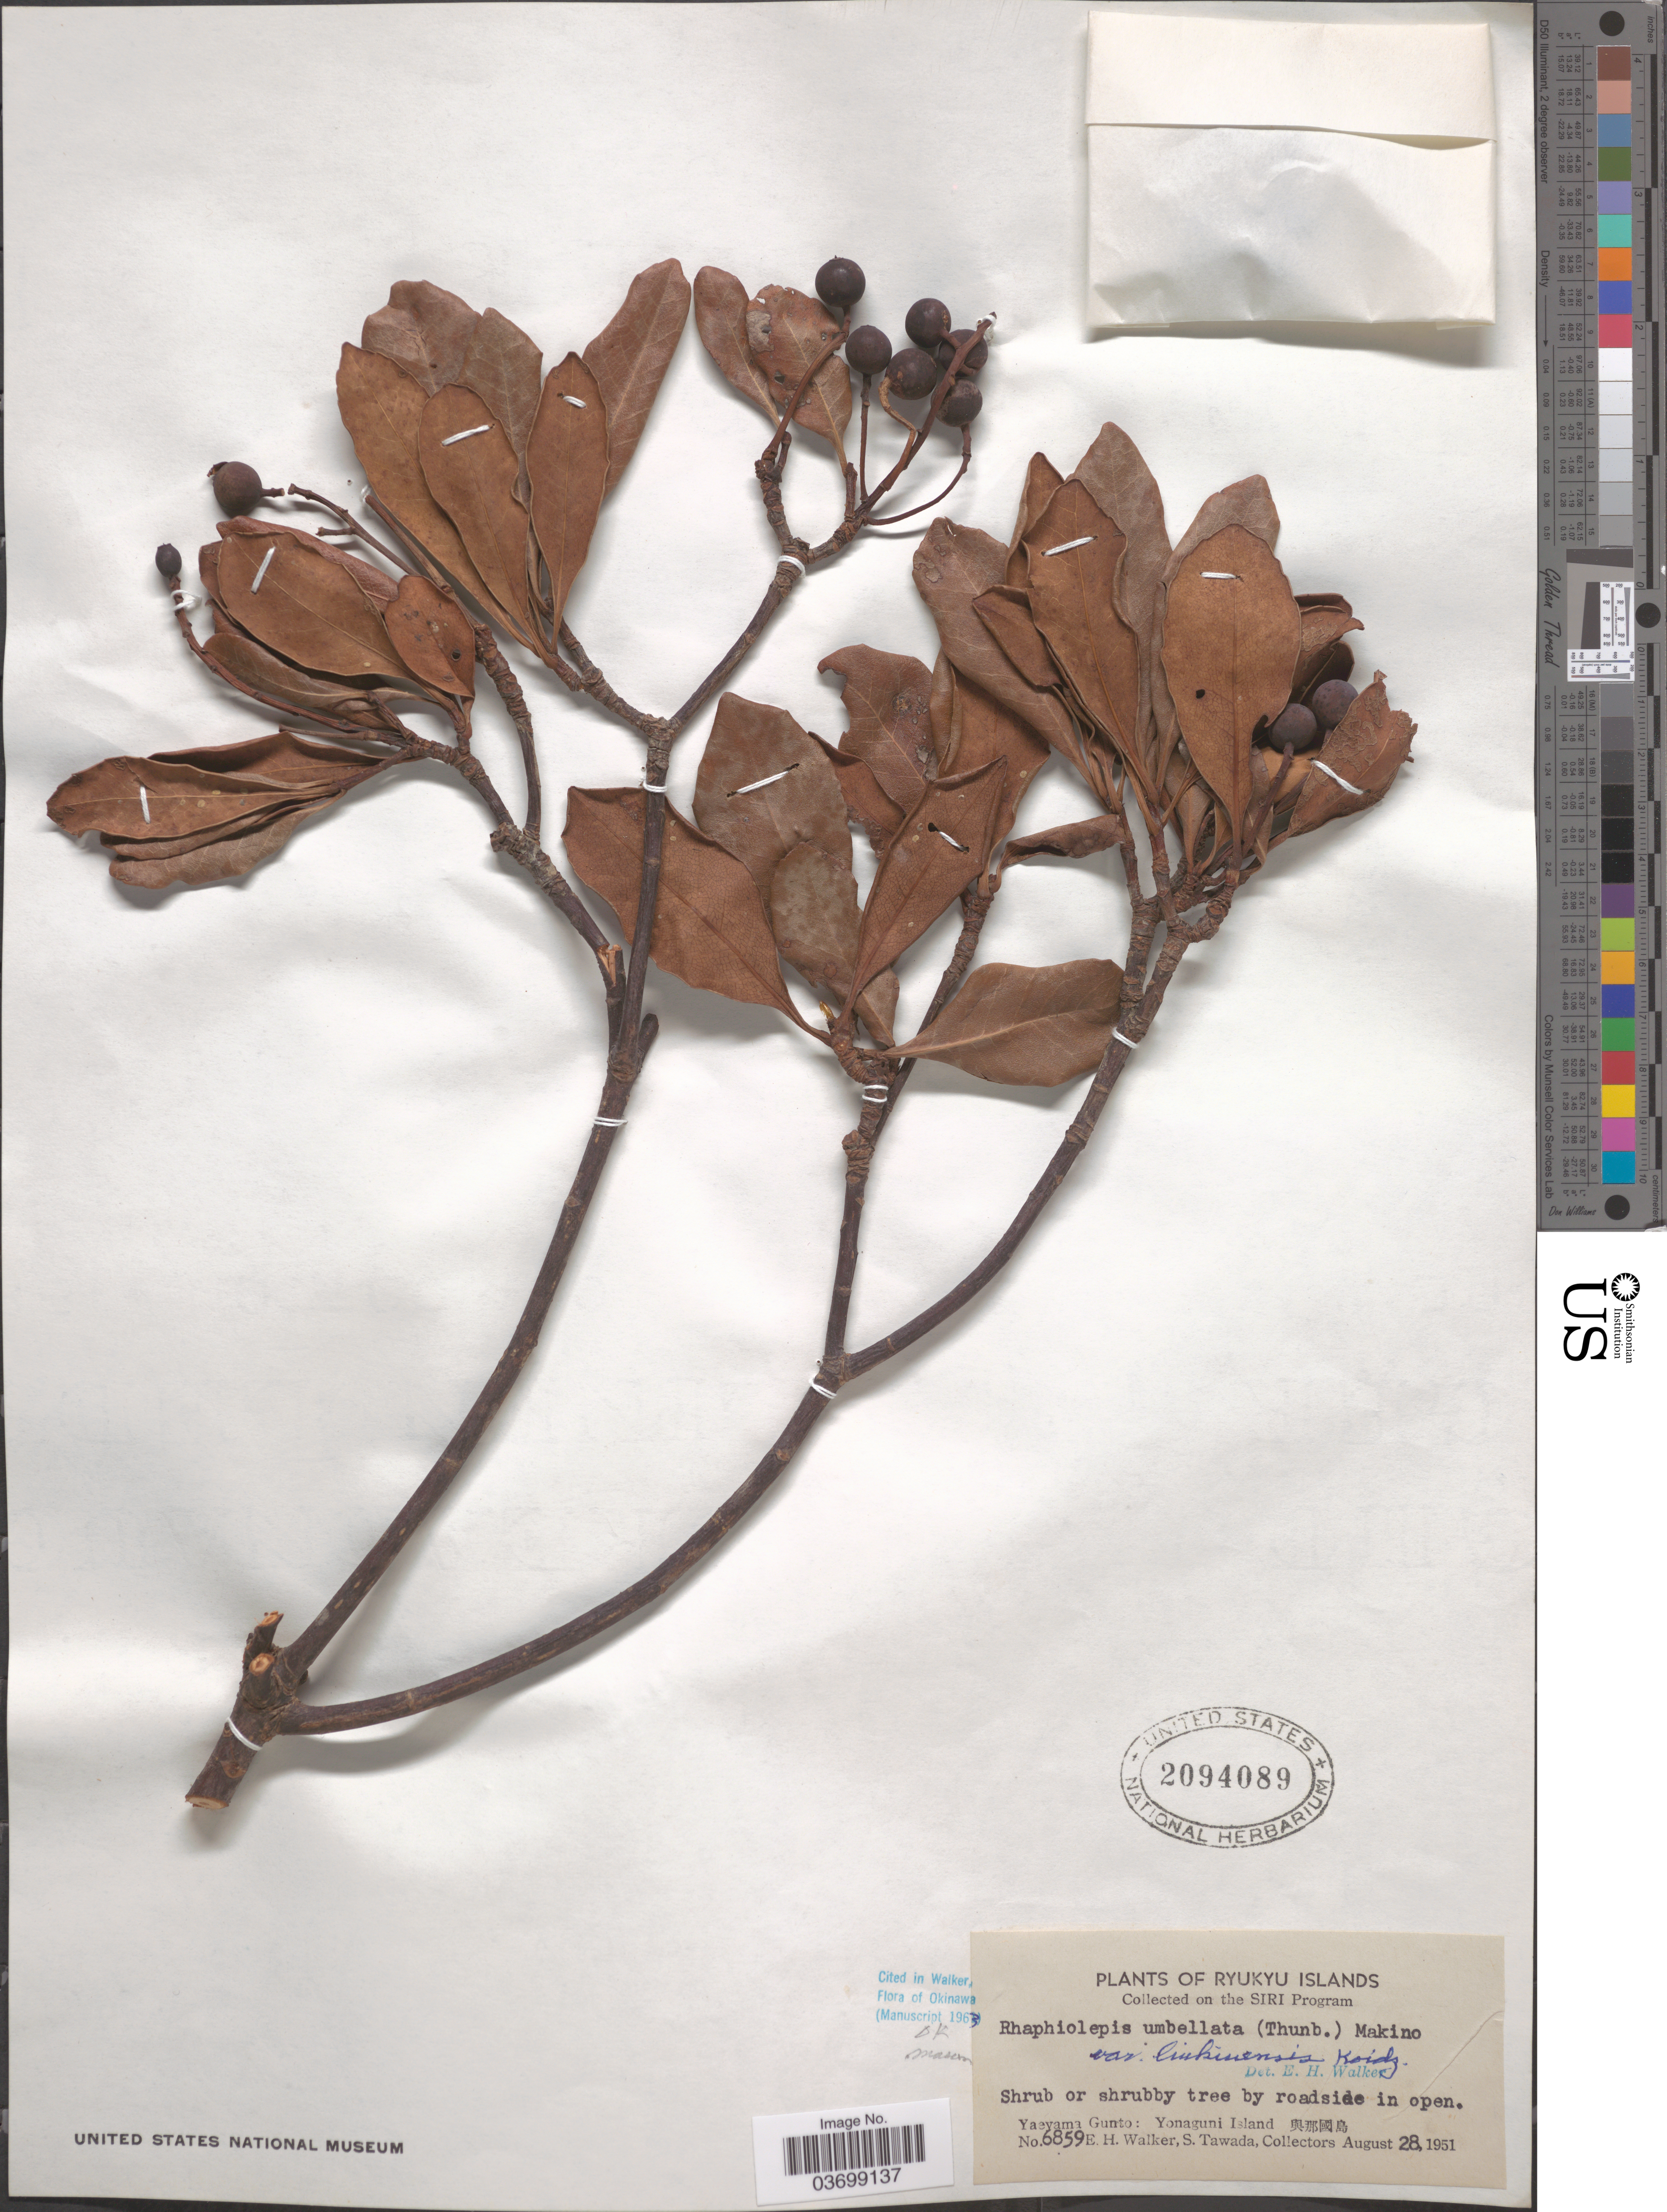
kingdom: Plantae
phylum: Tracheophyta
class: Magnoliopsida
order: Rosales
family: Rosaceae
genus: Rhaphiolepis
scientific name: Rhaphiolepis umbellata var. liukiuensis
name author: Koidz.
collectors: E. H. Walker & S. Tawada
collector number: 6859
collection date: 1951-08-28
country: Japan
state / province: Okinawa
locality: Ryukyu Islands. Yaeyama gunto: Yonaguni Island X.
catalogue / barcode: US 2094089